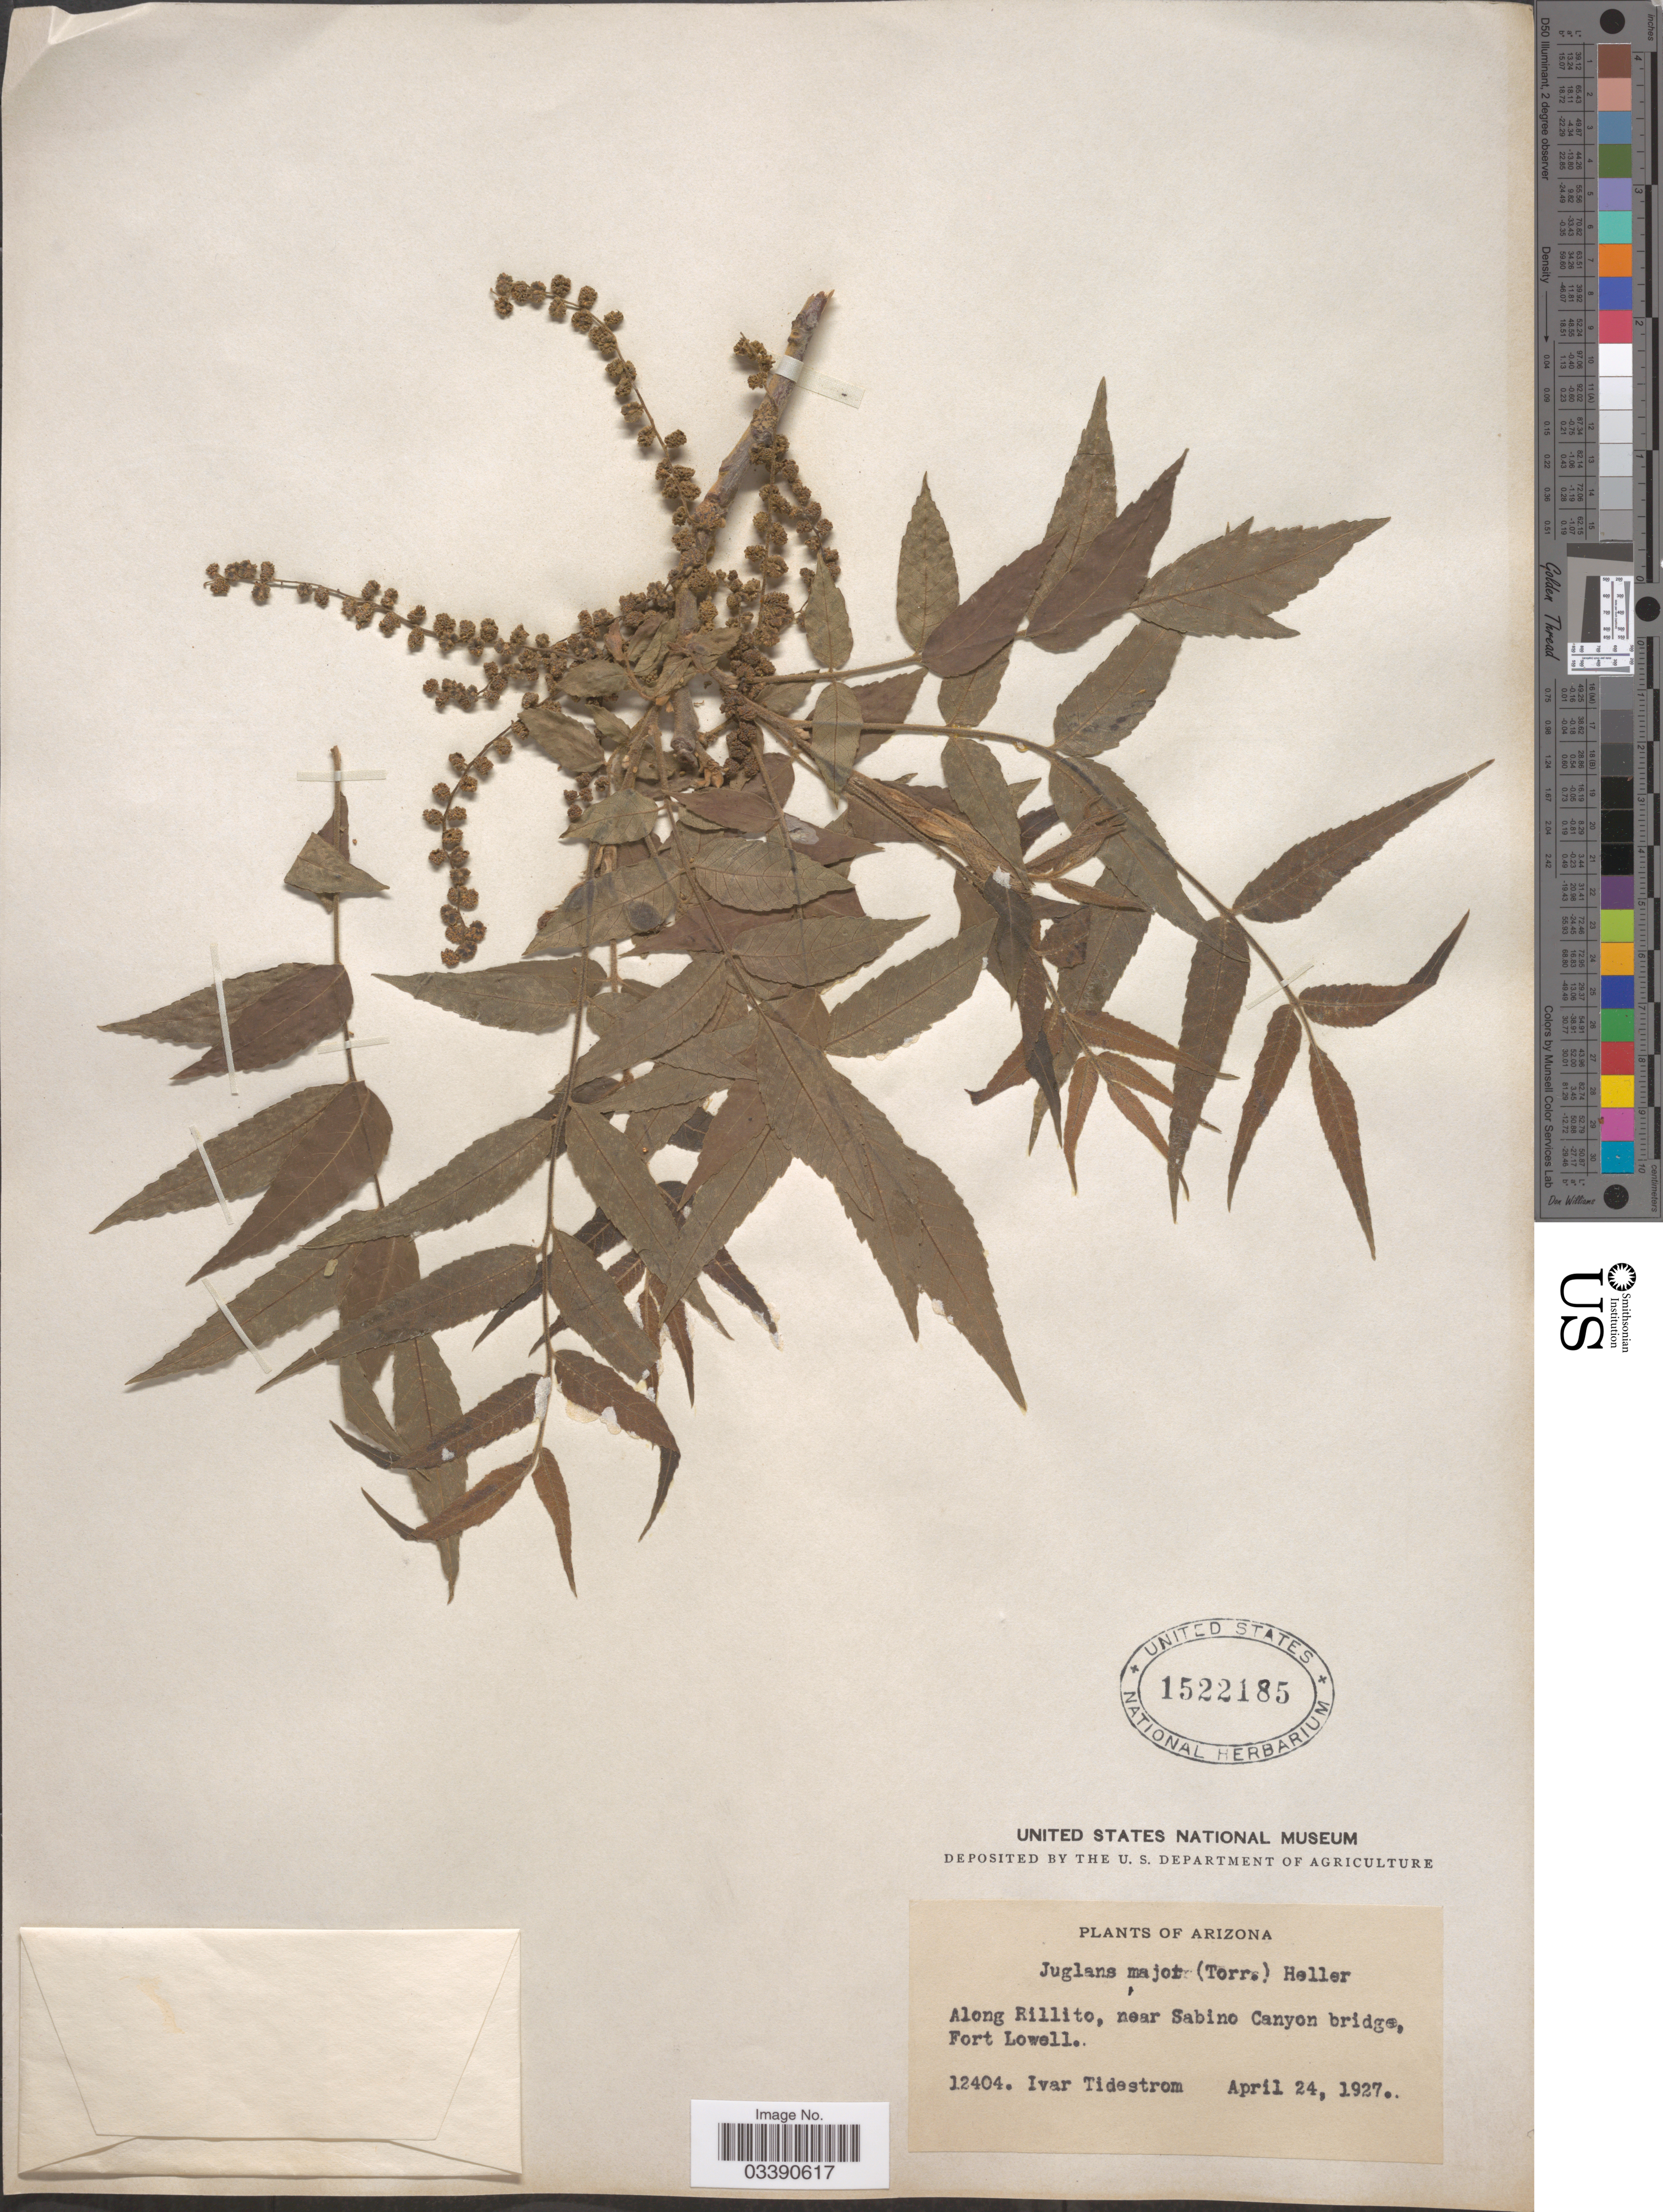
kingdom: Plantae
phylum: Tracheophyta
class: Magnoliopsida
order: Fagales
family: Juglandaceae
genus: Juglans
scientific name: Juglans major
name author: (Torr.) A. Heller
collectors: I. F. Tidestrom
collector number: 12404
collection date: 1927-04-24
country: United States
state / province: Arizona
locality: Along Rillito, near Sabino Canyon bridge, Fort Lowell.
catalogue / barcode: US 1522185